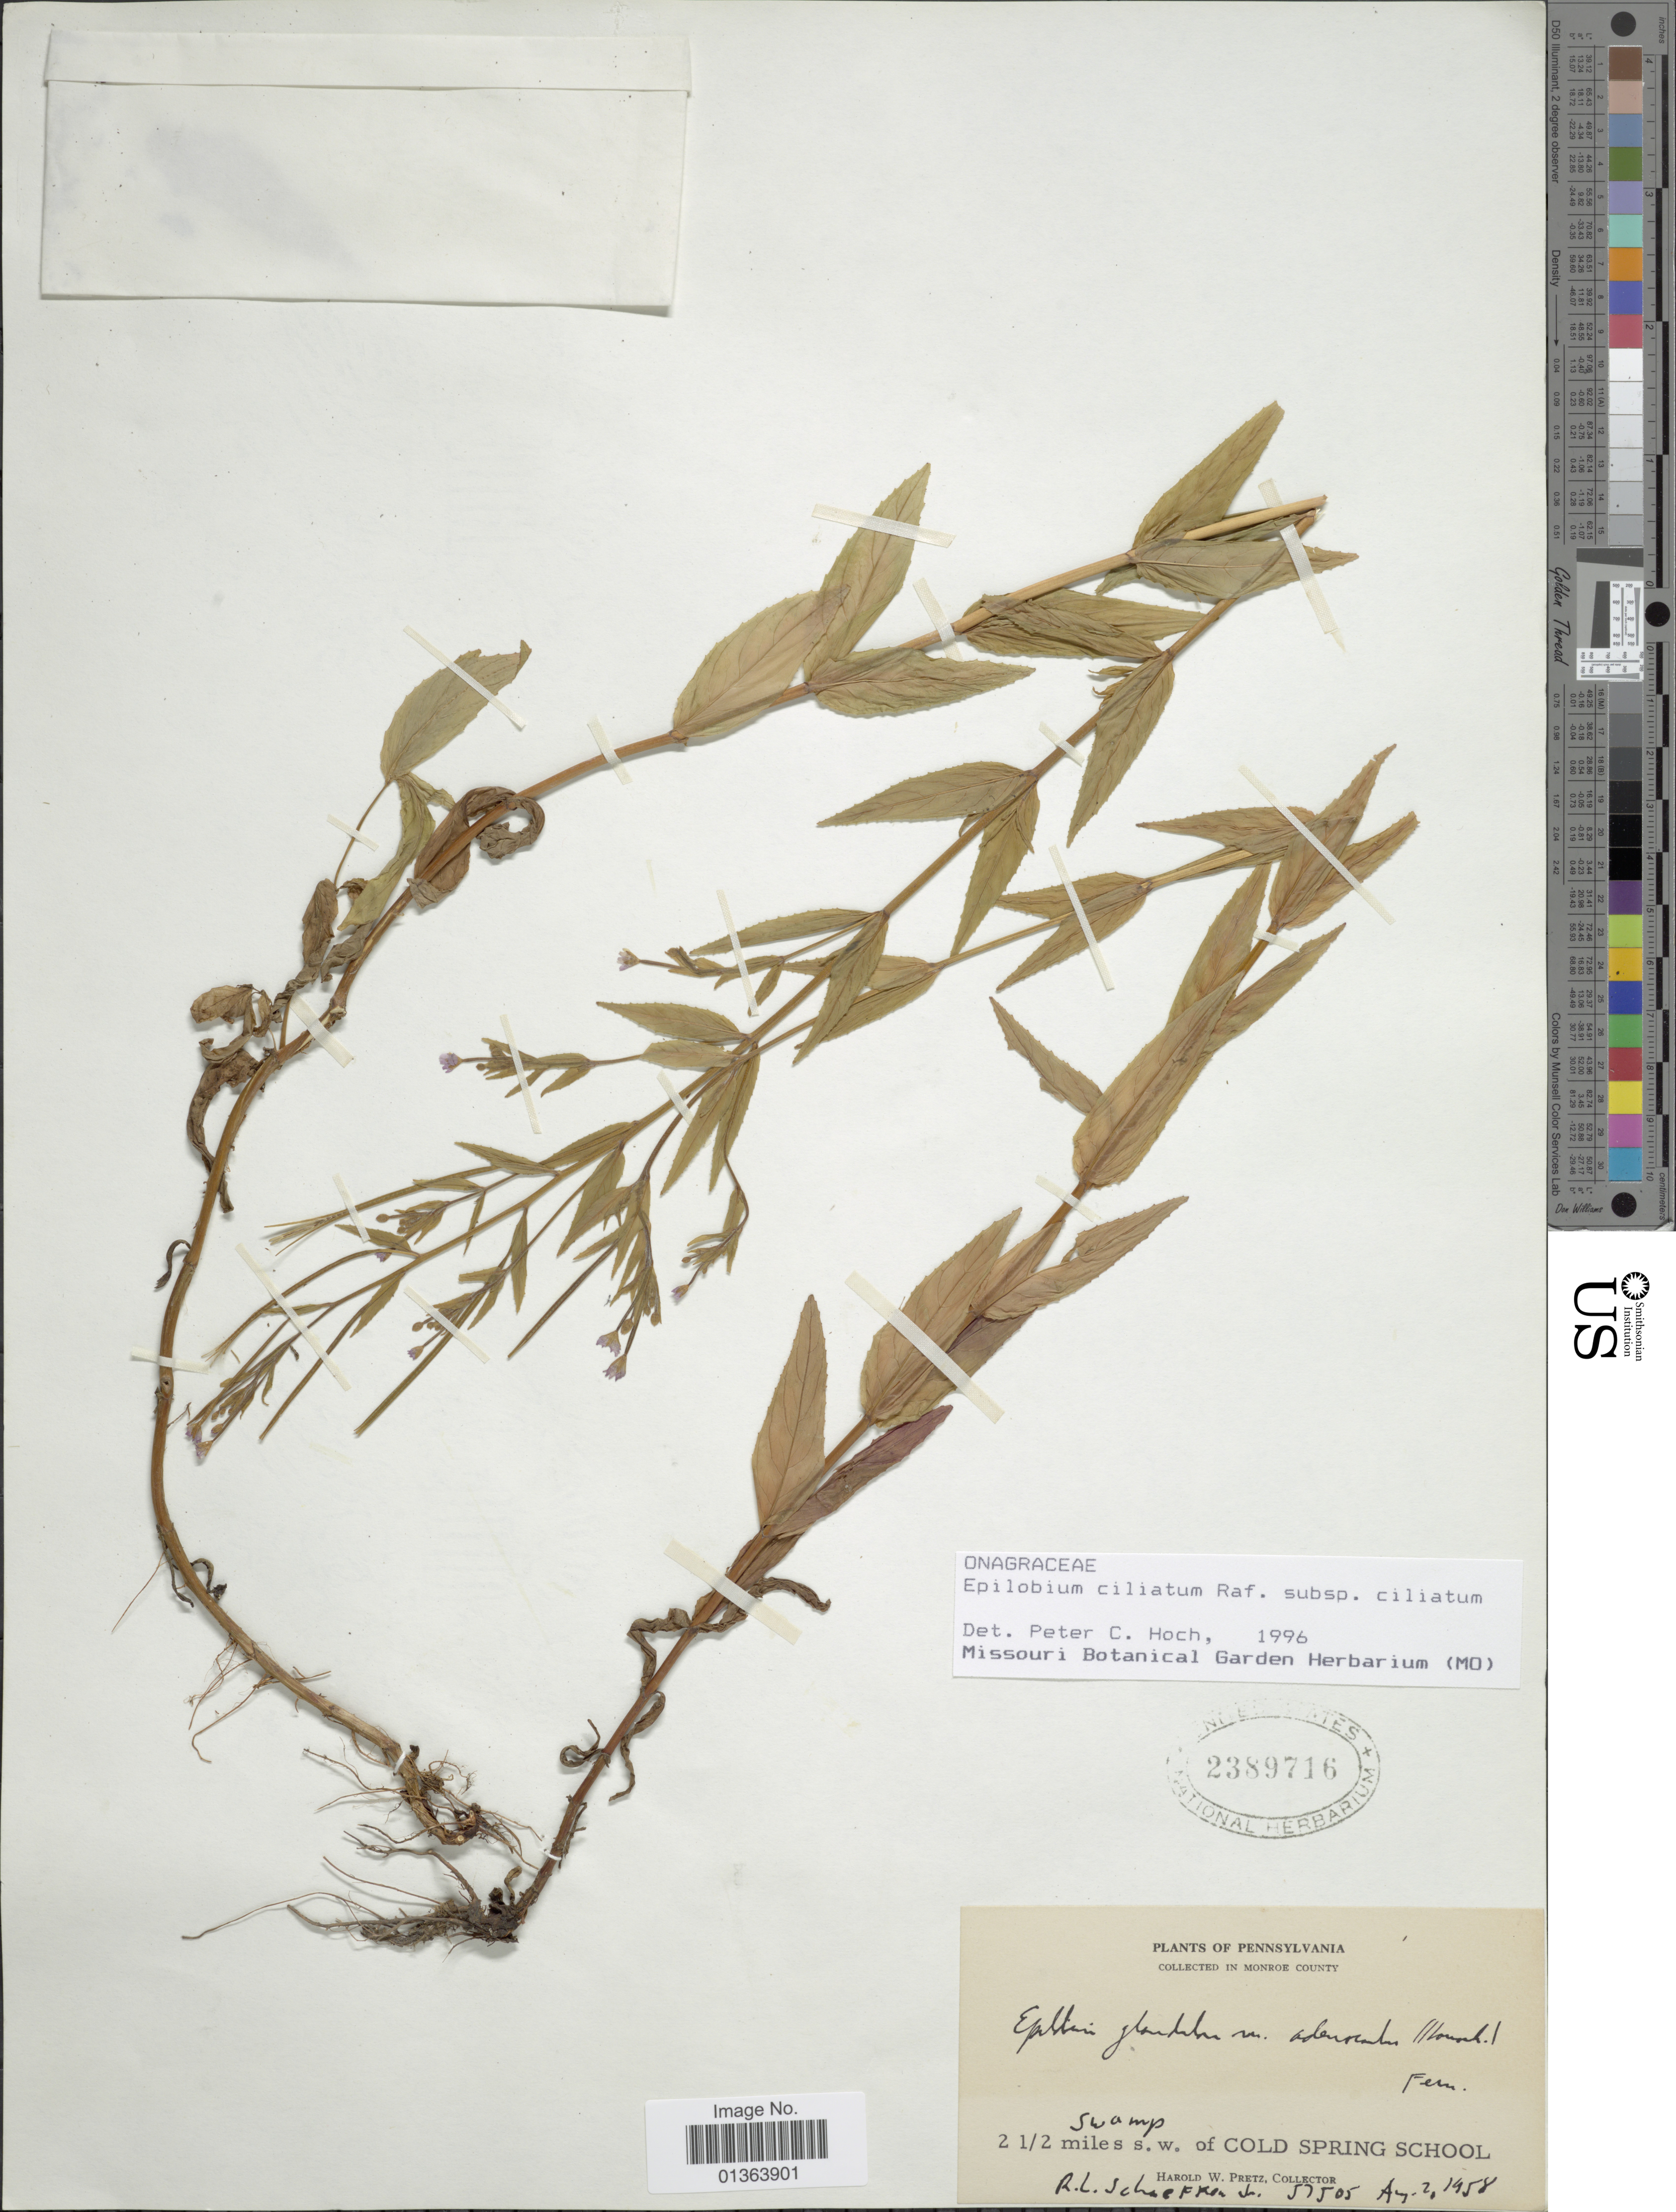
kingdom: Plantae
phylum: Tracheophyta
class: Magnoliopsida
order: Myrtales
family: Onagraceae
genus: Epilobium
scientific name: Epilobium ciliatum subsp. ciliatum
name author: Raf.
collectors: H. W. Pretz & R. Schaeffer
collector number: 57505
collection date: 1958-08-02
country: United States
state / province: Pennsylvania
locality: Monroe County. 2 1/2 miles s.w. of Cold Spring School.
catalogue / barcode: US 2389716